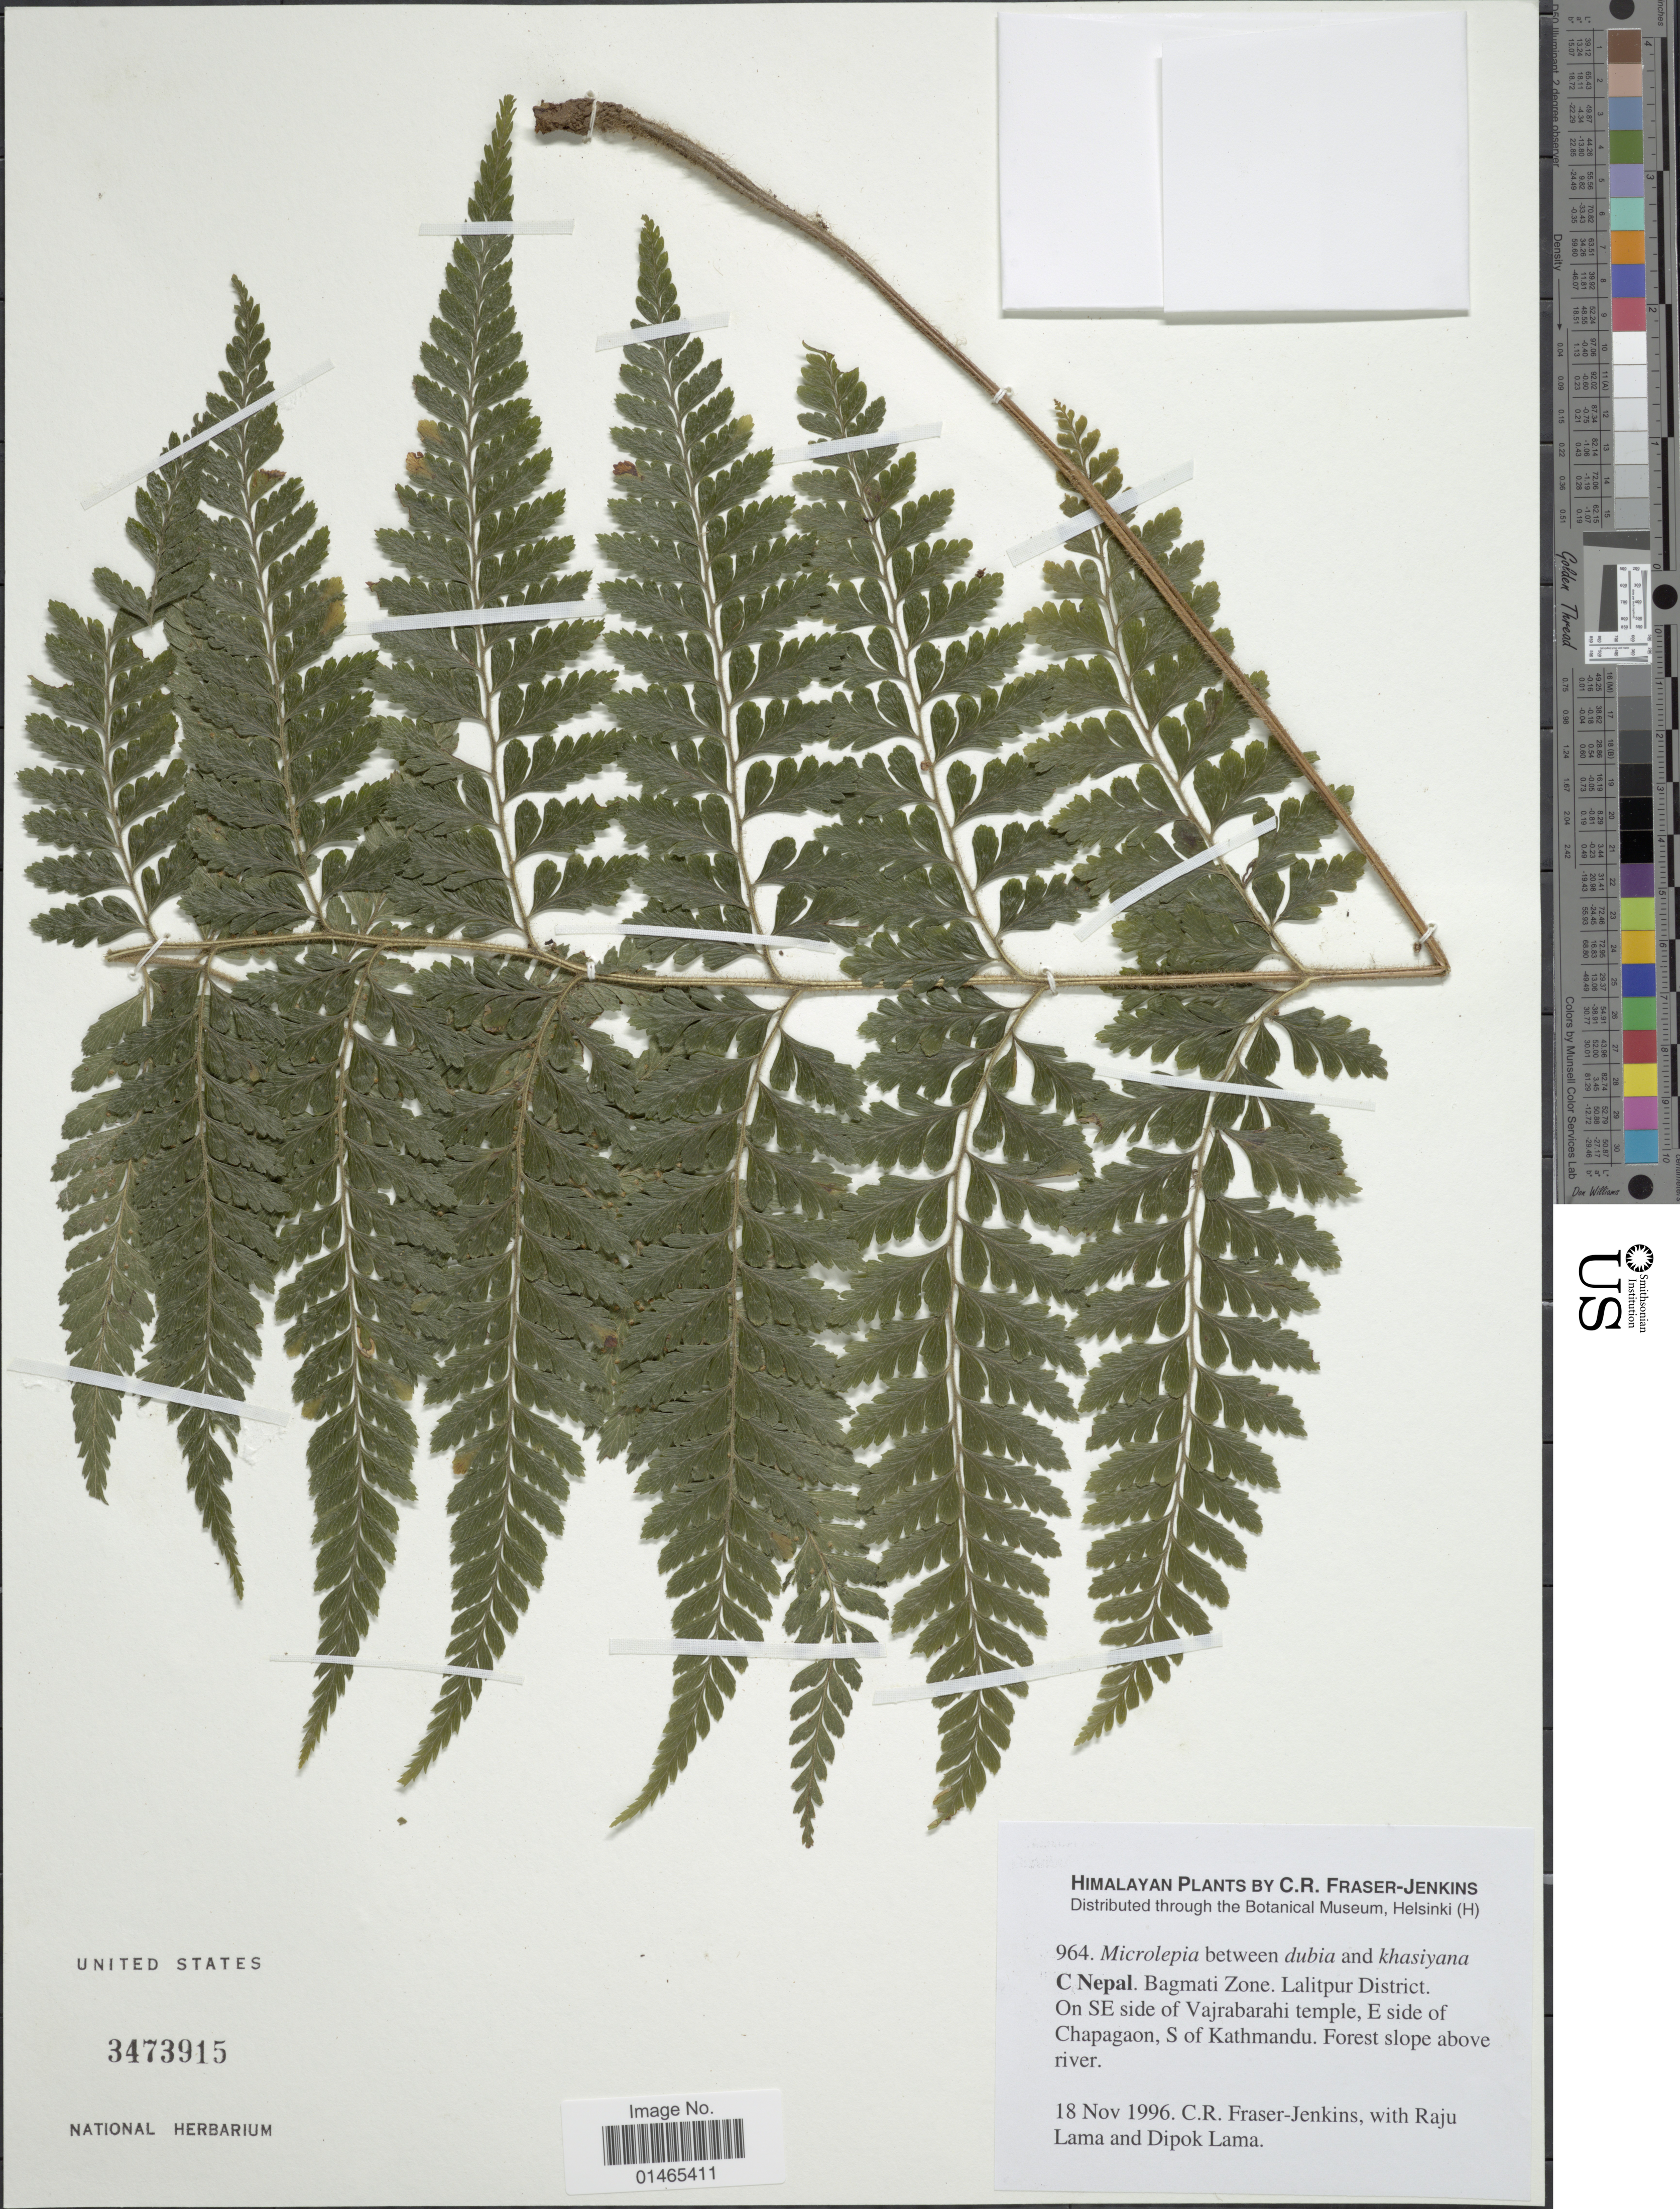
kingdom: Plantae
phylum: Tracheophyta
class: Polypodiopsida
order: Polypodiales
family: Dennstaedtiaceae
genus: Microlepia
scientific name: Microlepia dubia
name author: (Roxb.) C.V. Morton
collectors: C. R. Fraser-Jenkins, R. Lama & D. Lama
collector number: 964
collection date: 1996-11-18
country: Nepal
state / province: Bagmati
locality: Bagmati Zone, Lalipur District, On SE side of Vajrabarahi temple, E side of Chapagaon, S of Kathmandu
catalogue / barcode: US 3473915